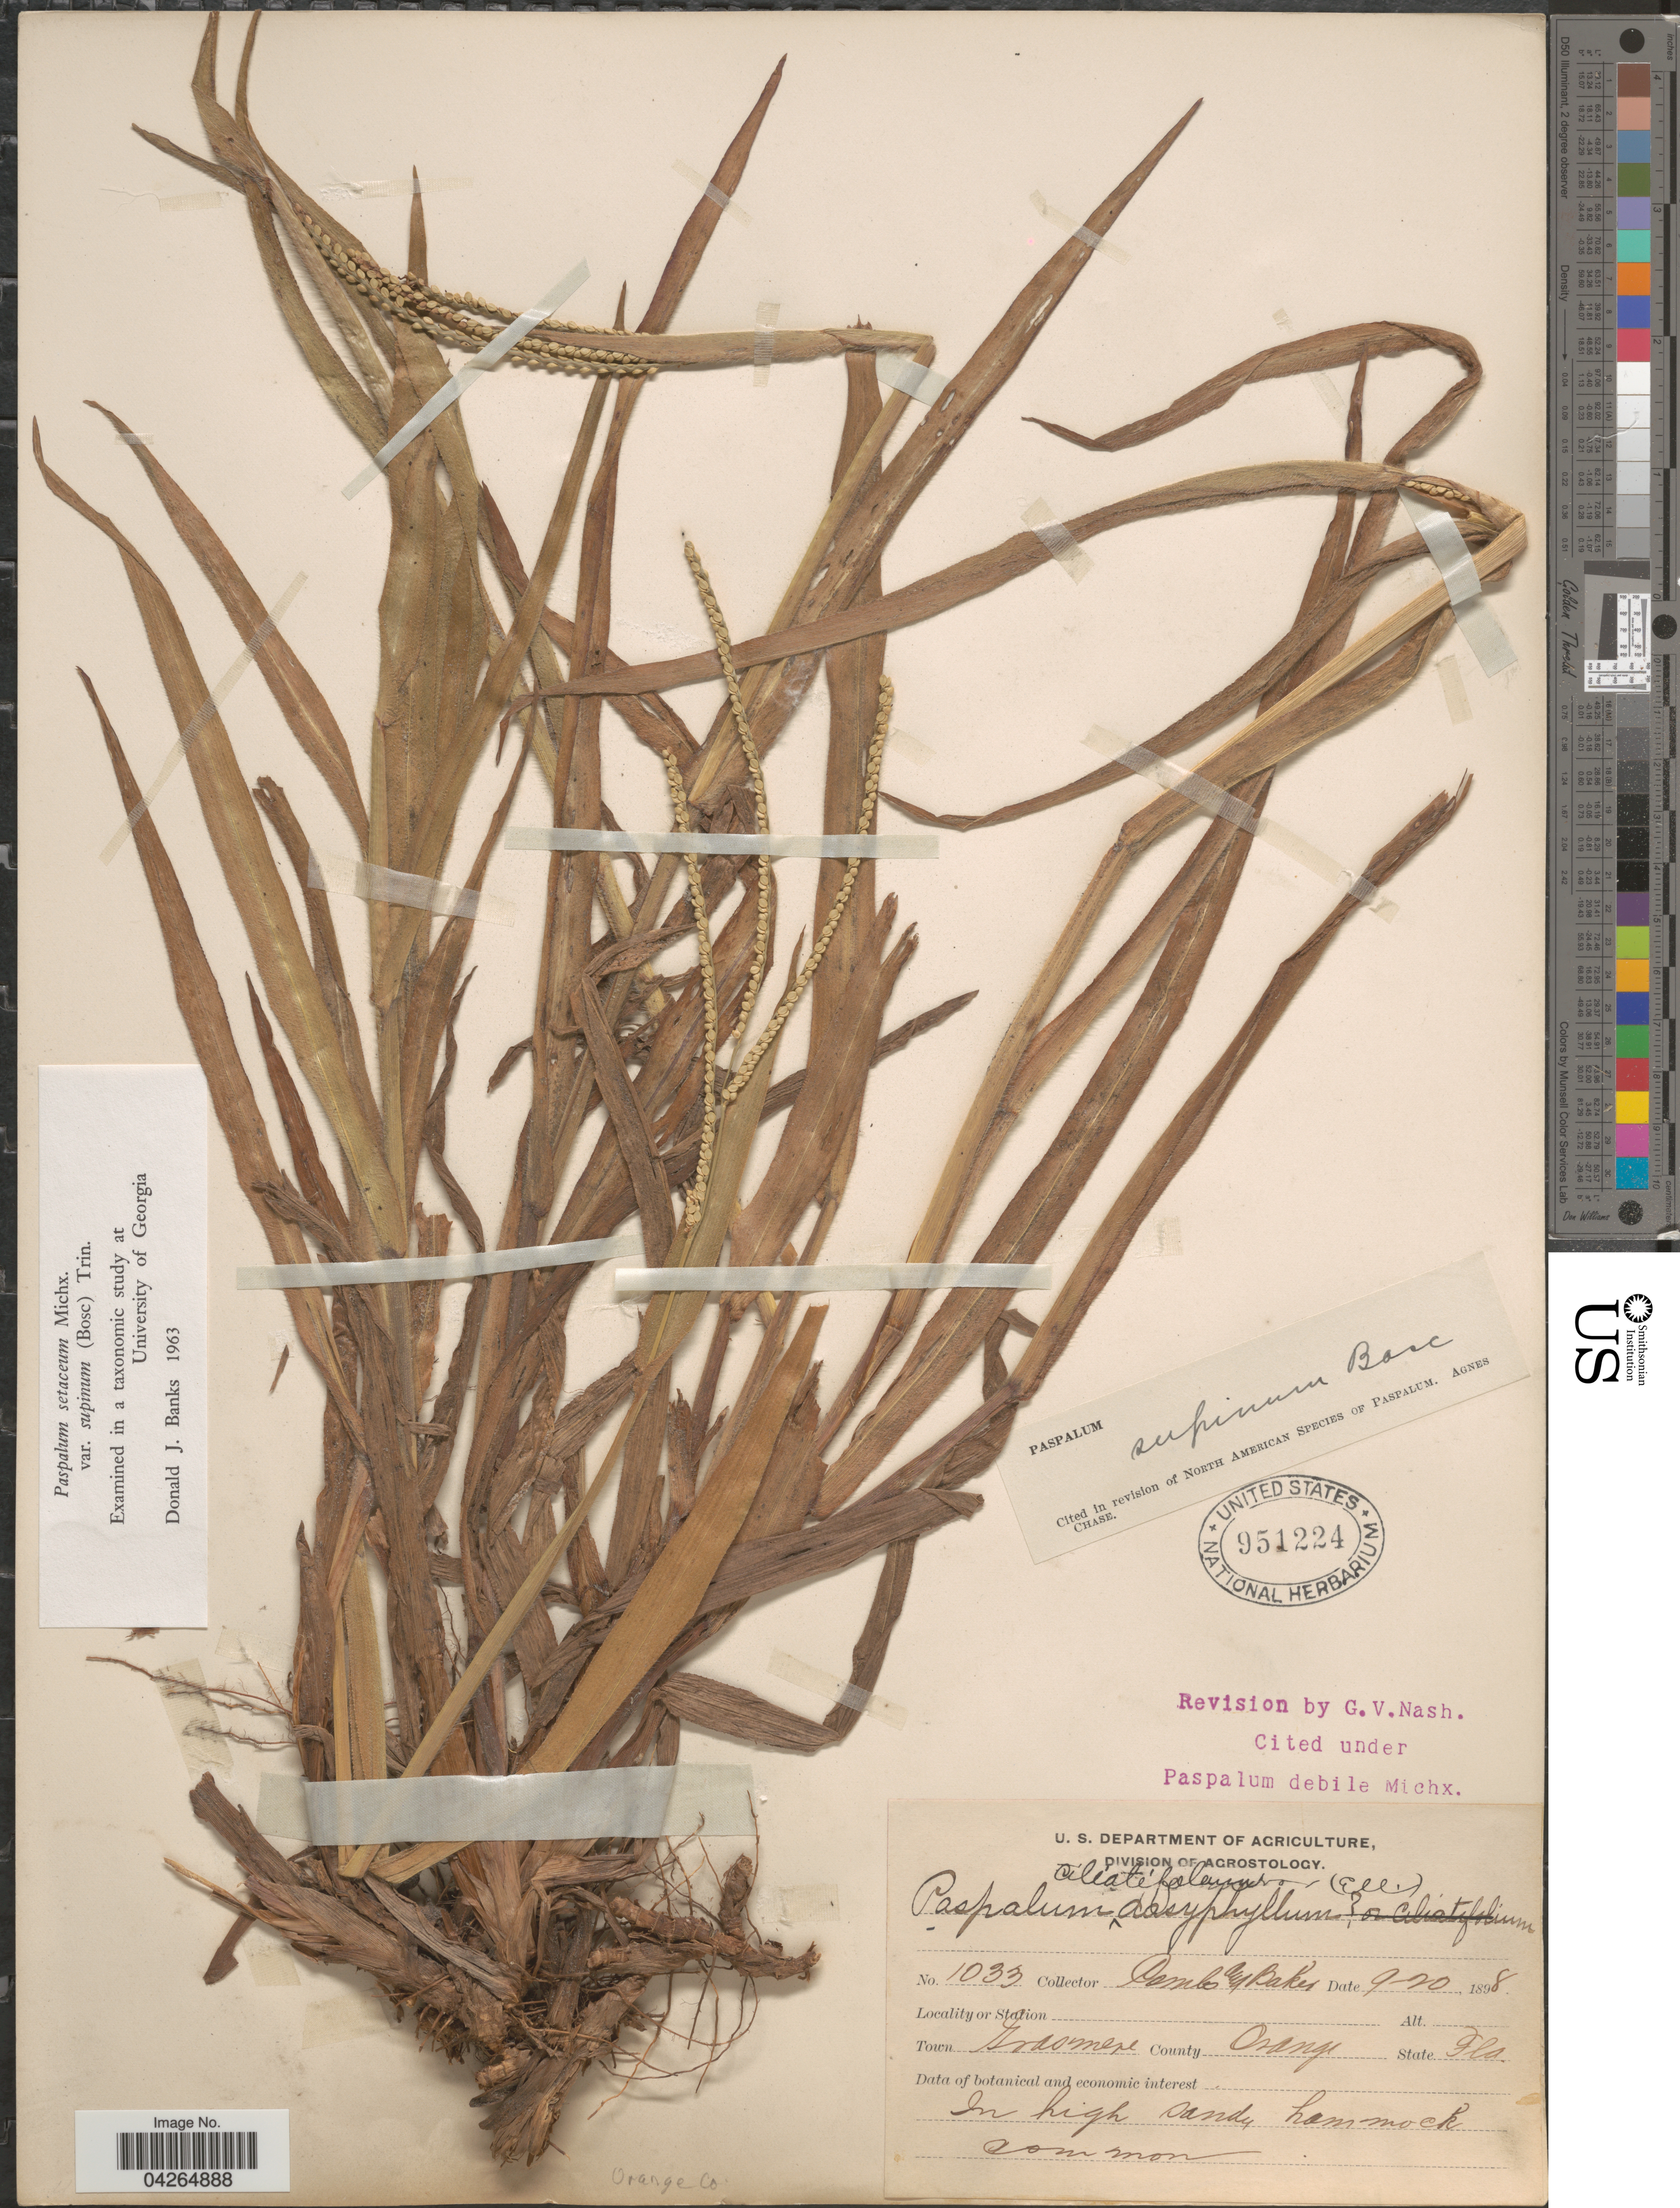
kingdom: Plantae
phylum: Tracheophyta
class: Liliopsida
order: Poales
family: Poaceae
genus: Paspalum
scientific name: Paspalum setaceum var. supinum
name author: (Bosc ex Poir.) Trin.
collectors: -. Combs & -- Baker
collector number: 1033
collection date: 1898-09-20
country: United States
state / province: Florida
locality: Town Grasmere. County Orange.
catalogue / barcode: US 951224